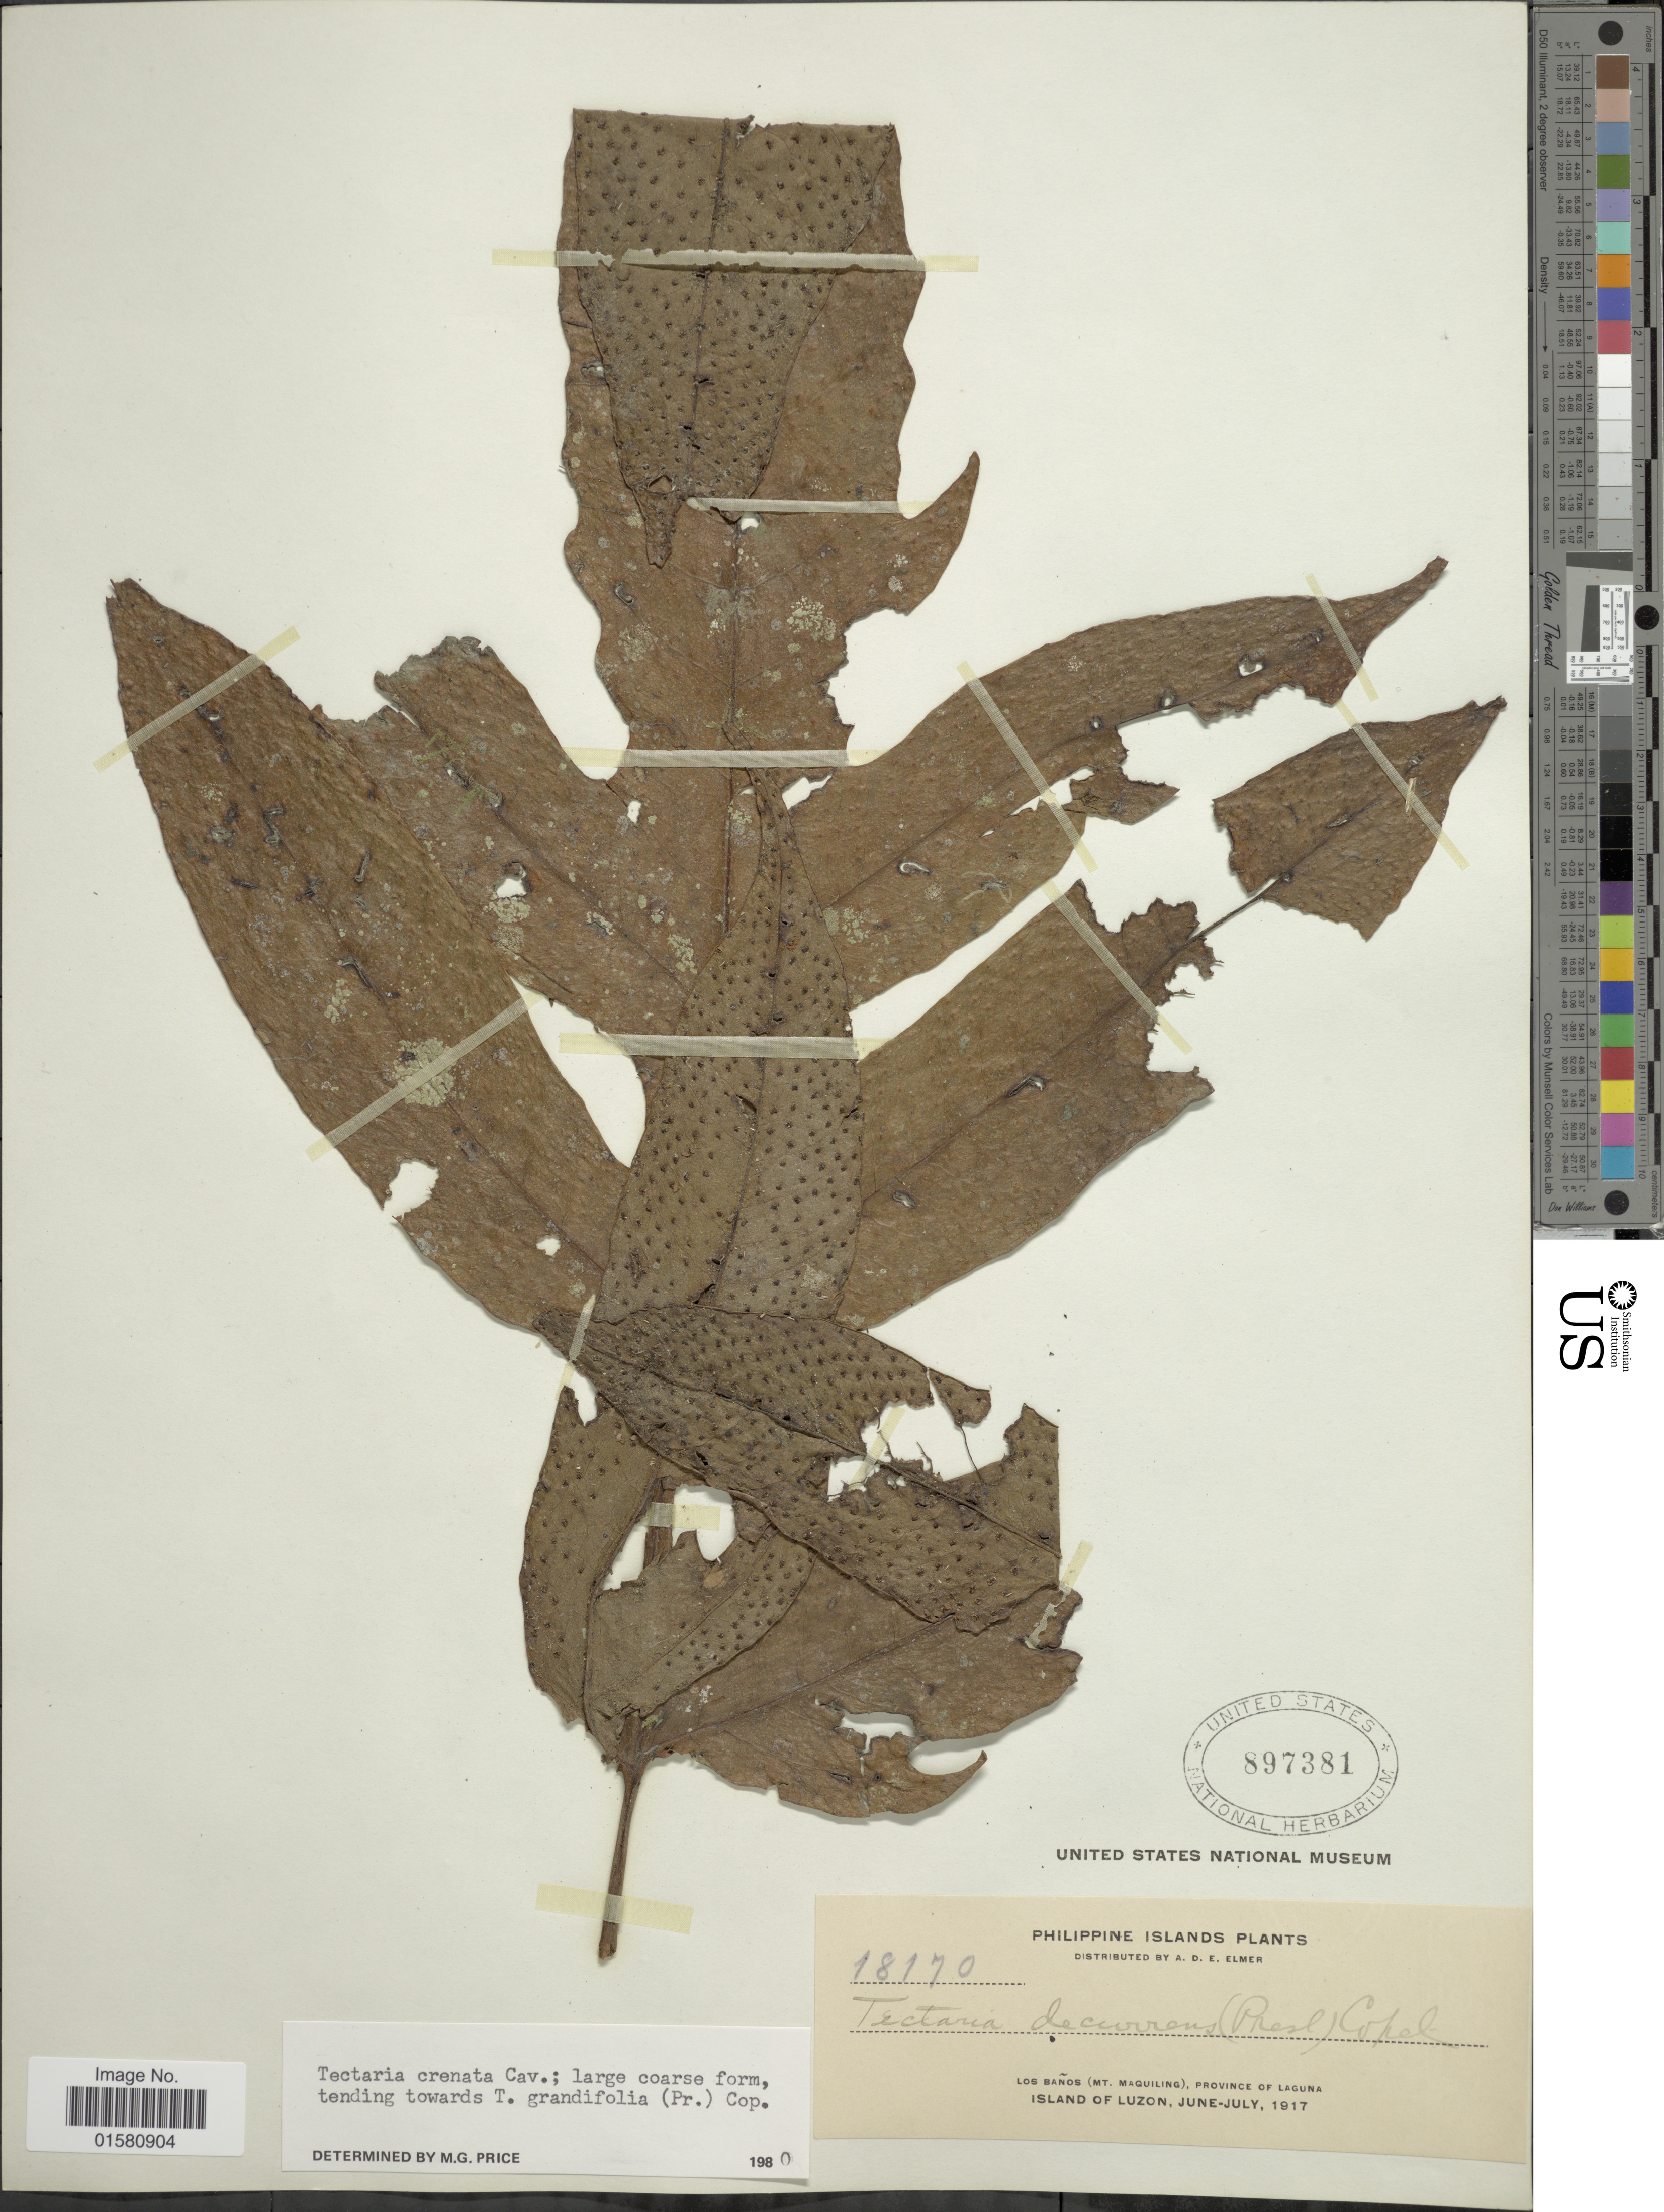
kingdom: Plantae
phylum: Tracheophyta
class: Polypodiopsida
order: Polypodiales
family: Tectariaceae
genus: Tectaria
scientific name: Tectaria crenata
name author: Cav.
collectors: A. D. E. Elmer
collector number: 18170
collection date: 1917-06/1917-07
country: Philippines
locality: Los Banos (Mt. Maquiling), Province of Laguna. Island of Luzon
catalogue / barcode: US 897381